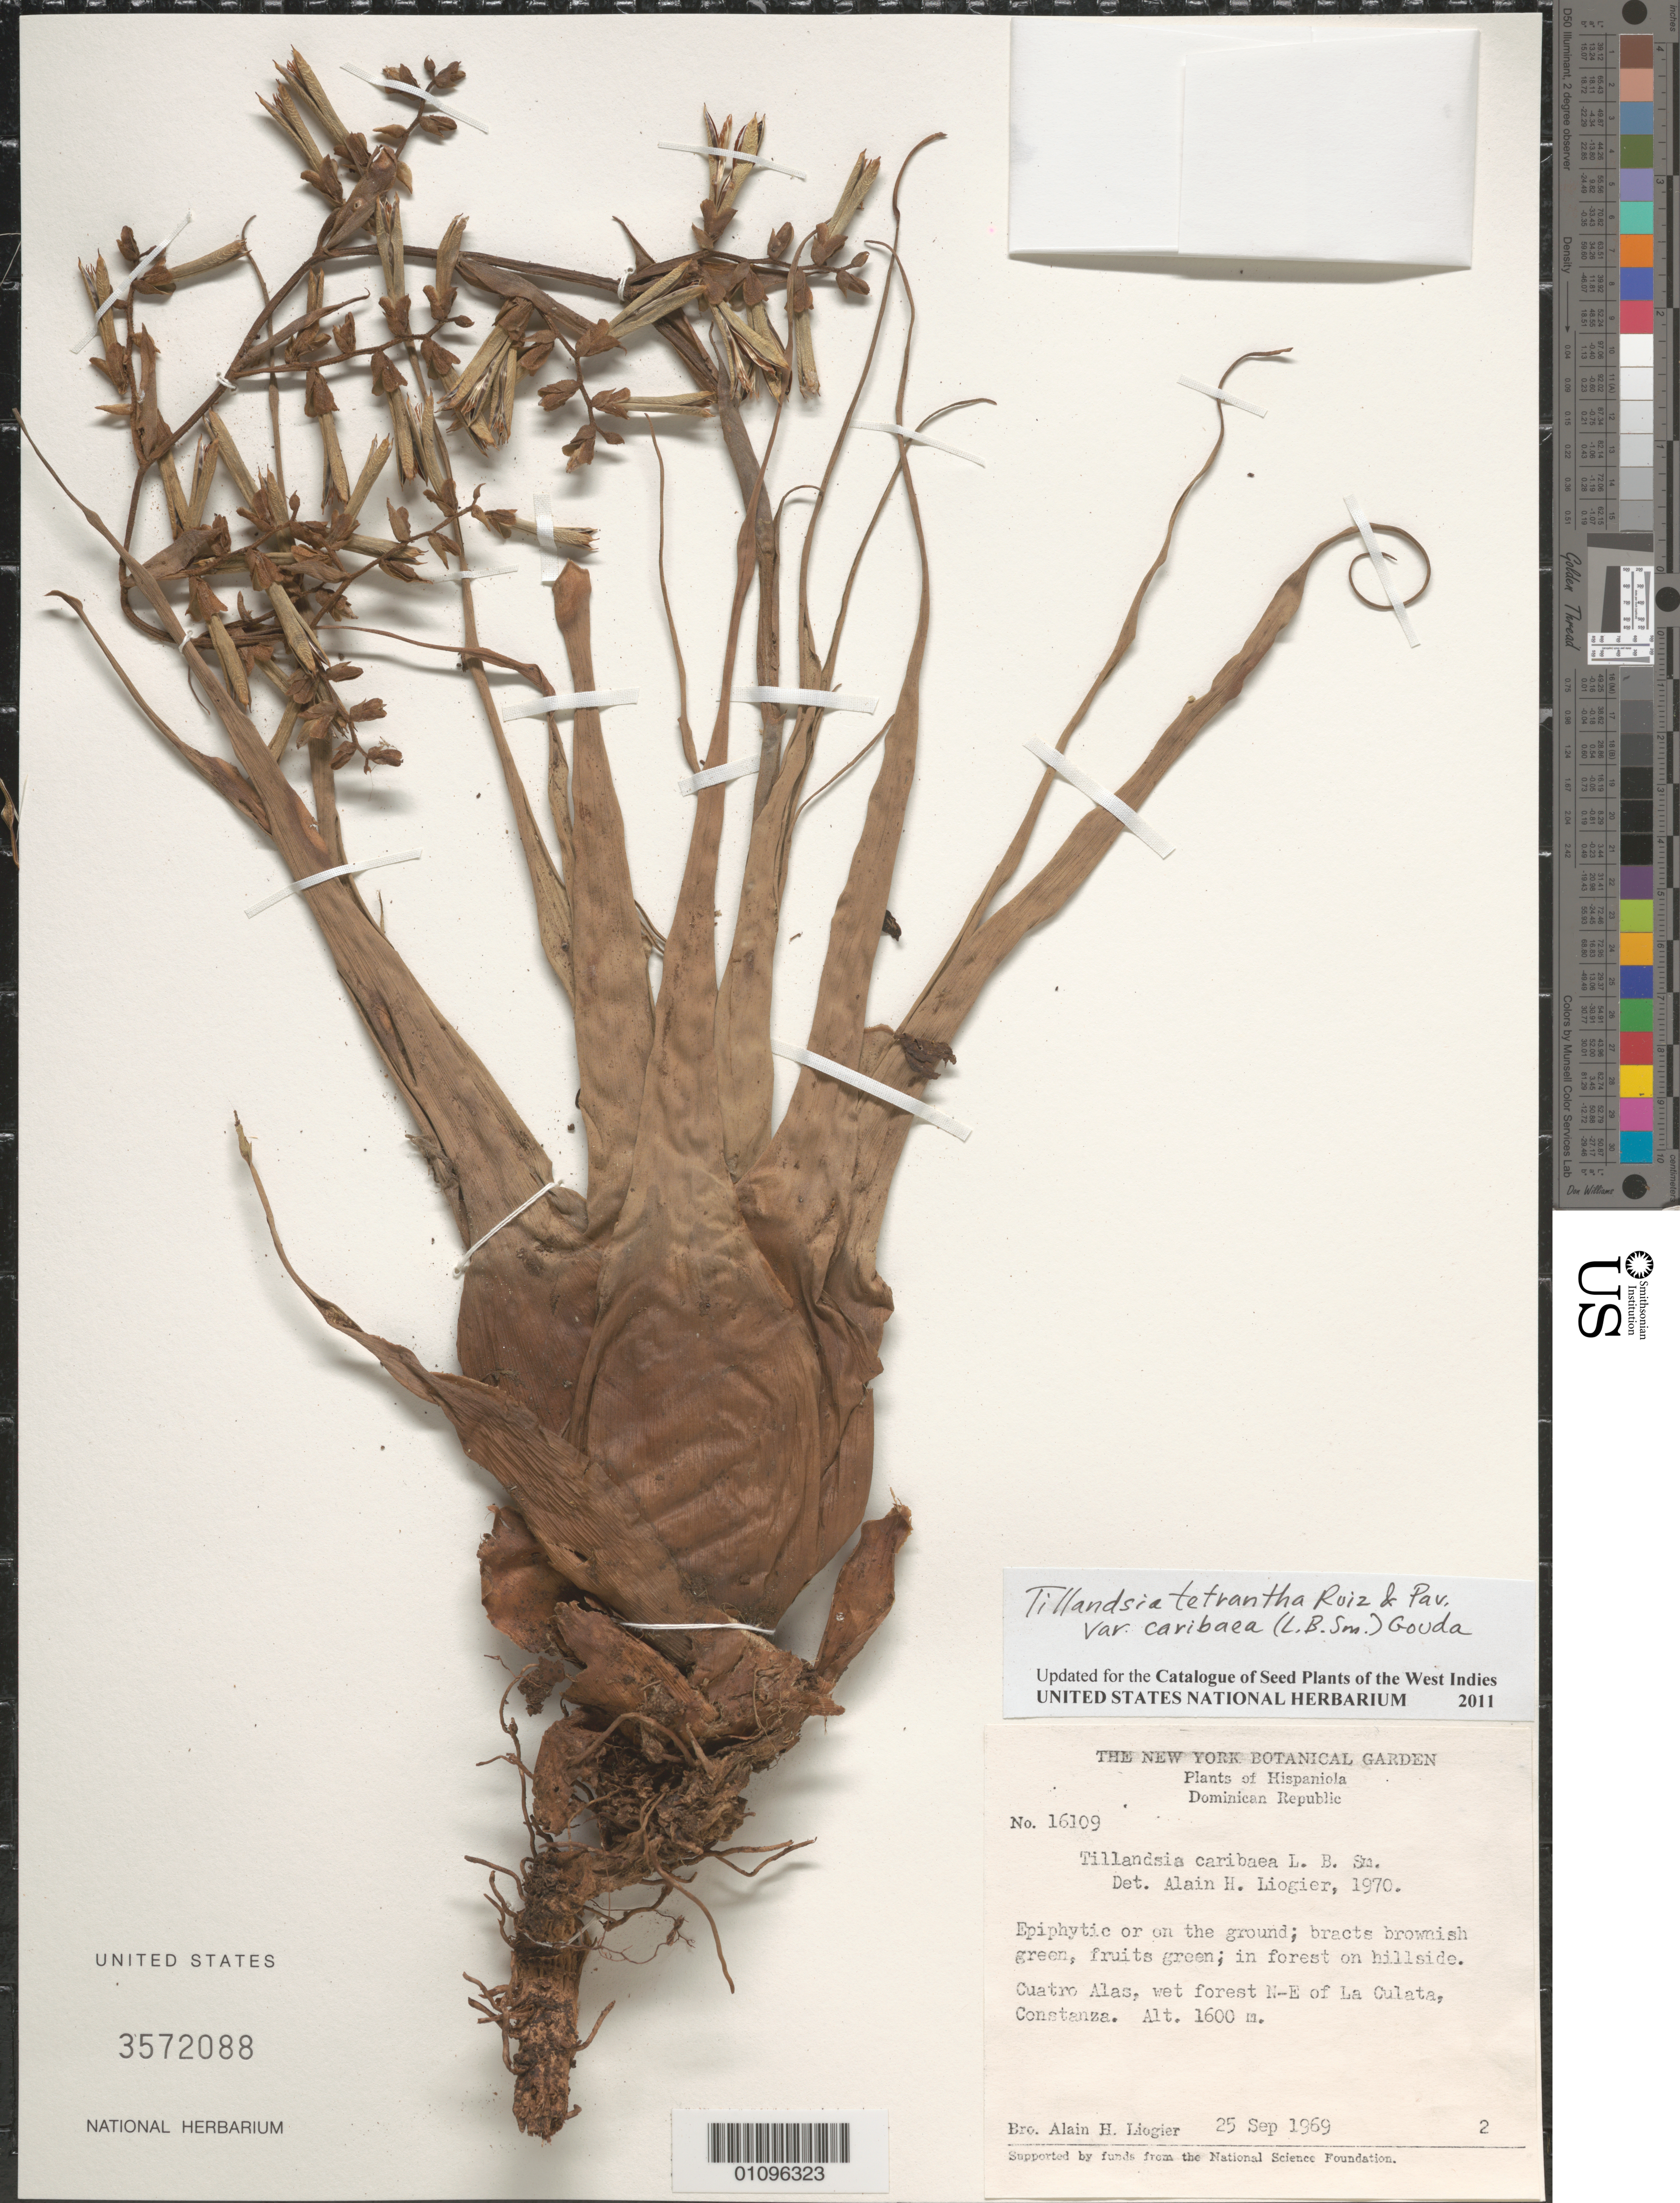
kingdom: Plantae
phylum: Tracheophyta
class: Liliopsida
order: Poales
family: Bromeliaceae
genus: Tillandsia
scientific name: Tillandsia tetrantha var. caribaea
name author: (L.B. Sm.) Gouda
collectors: A. H. Liogier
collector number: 16109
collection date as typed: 25 Sep 1969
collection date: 1969-09-25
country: Dominican Republic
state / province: La Vega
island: Hispaniola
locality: Cuatro Alas, NE of La Culata, Constanza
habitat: In forest on hillside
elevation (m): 1600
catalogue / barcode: US 3572088